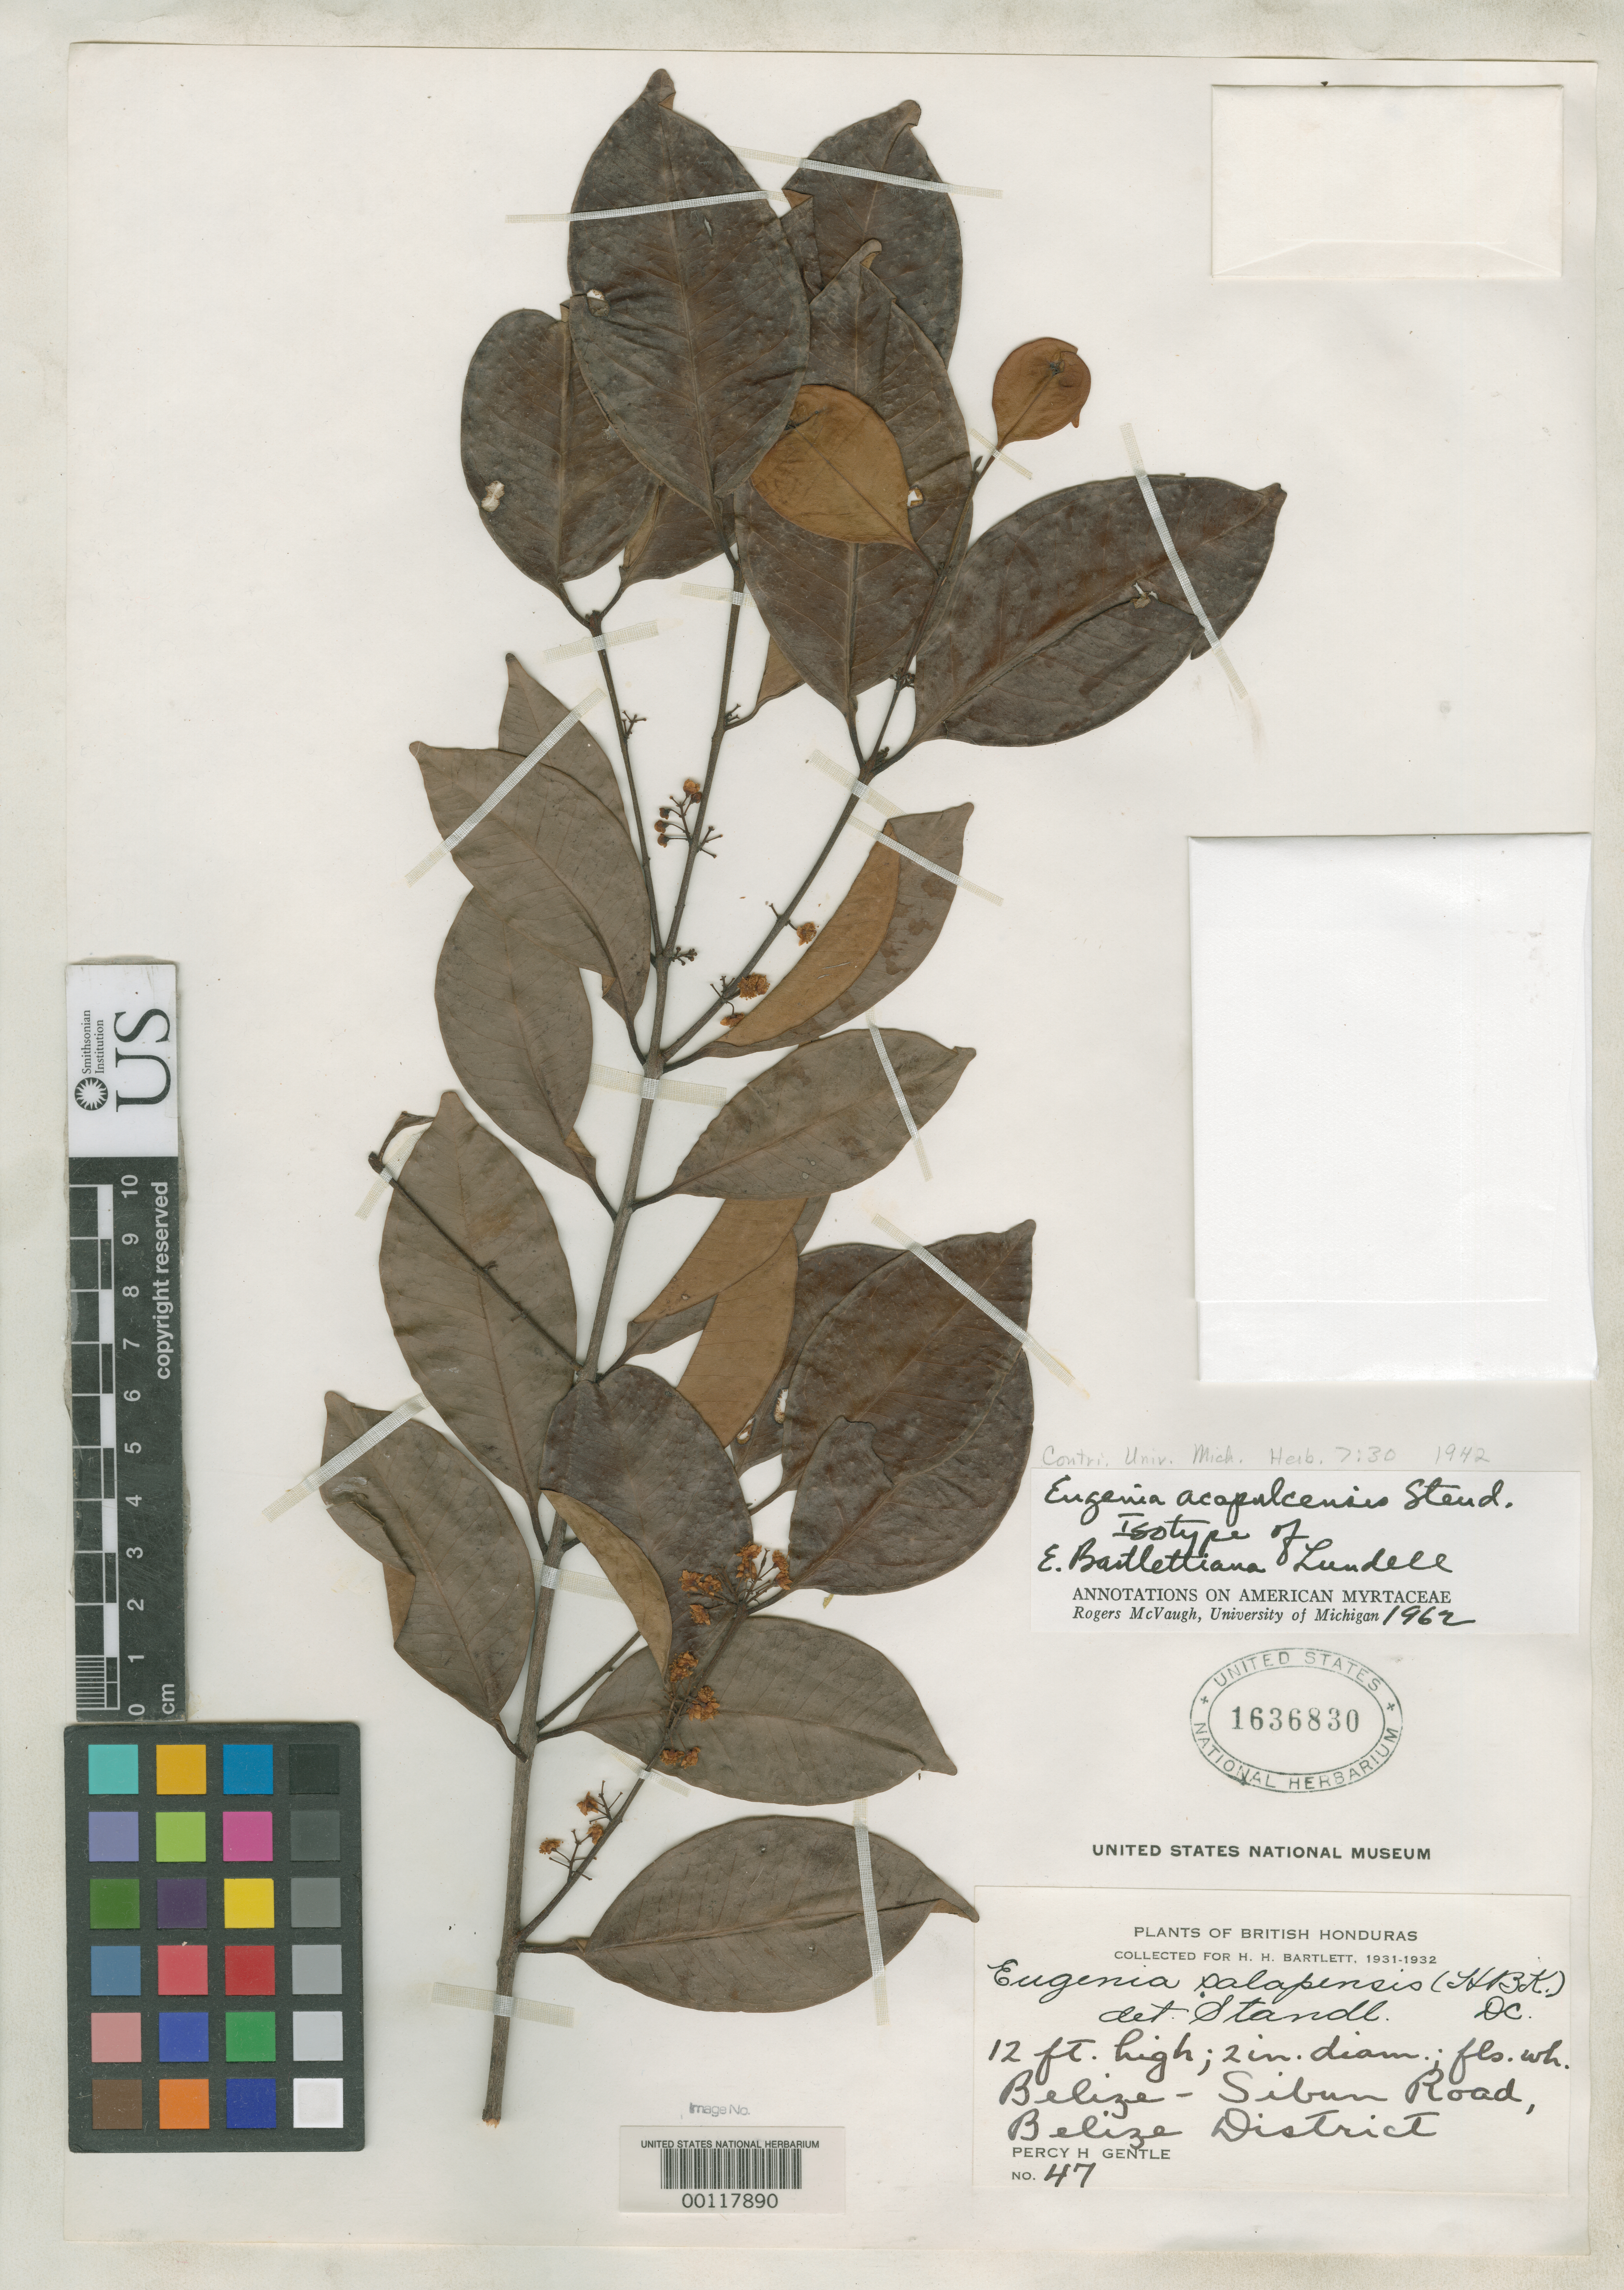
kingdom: Plantae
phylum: Tracheophyta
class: Magnoliopsida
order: Myrtales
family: Myrtaceae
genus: Eugenia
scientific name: Eugenia bartlettiana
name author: Lundell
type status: Isotype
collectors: P. H. Gentle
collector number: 47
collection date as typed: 1931 to -- --- 1932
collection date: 1931/1932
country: Belize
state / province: Belize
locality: Belize - Sibun River Road.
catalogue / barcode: US 1636830